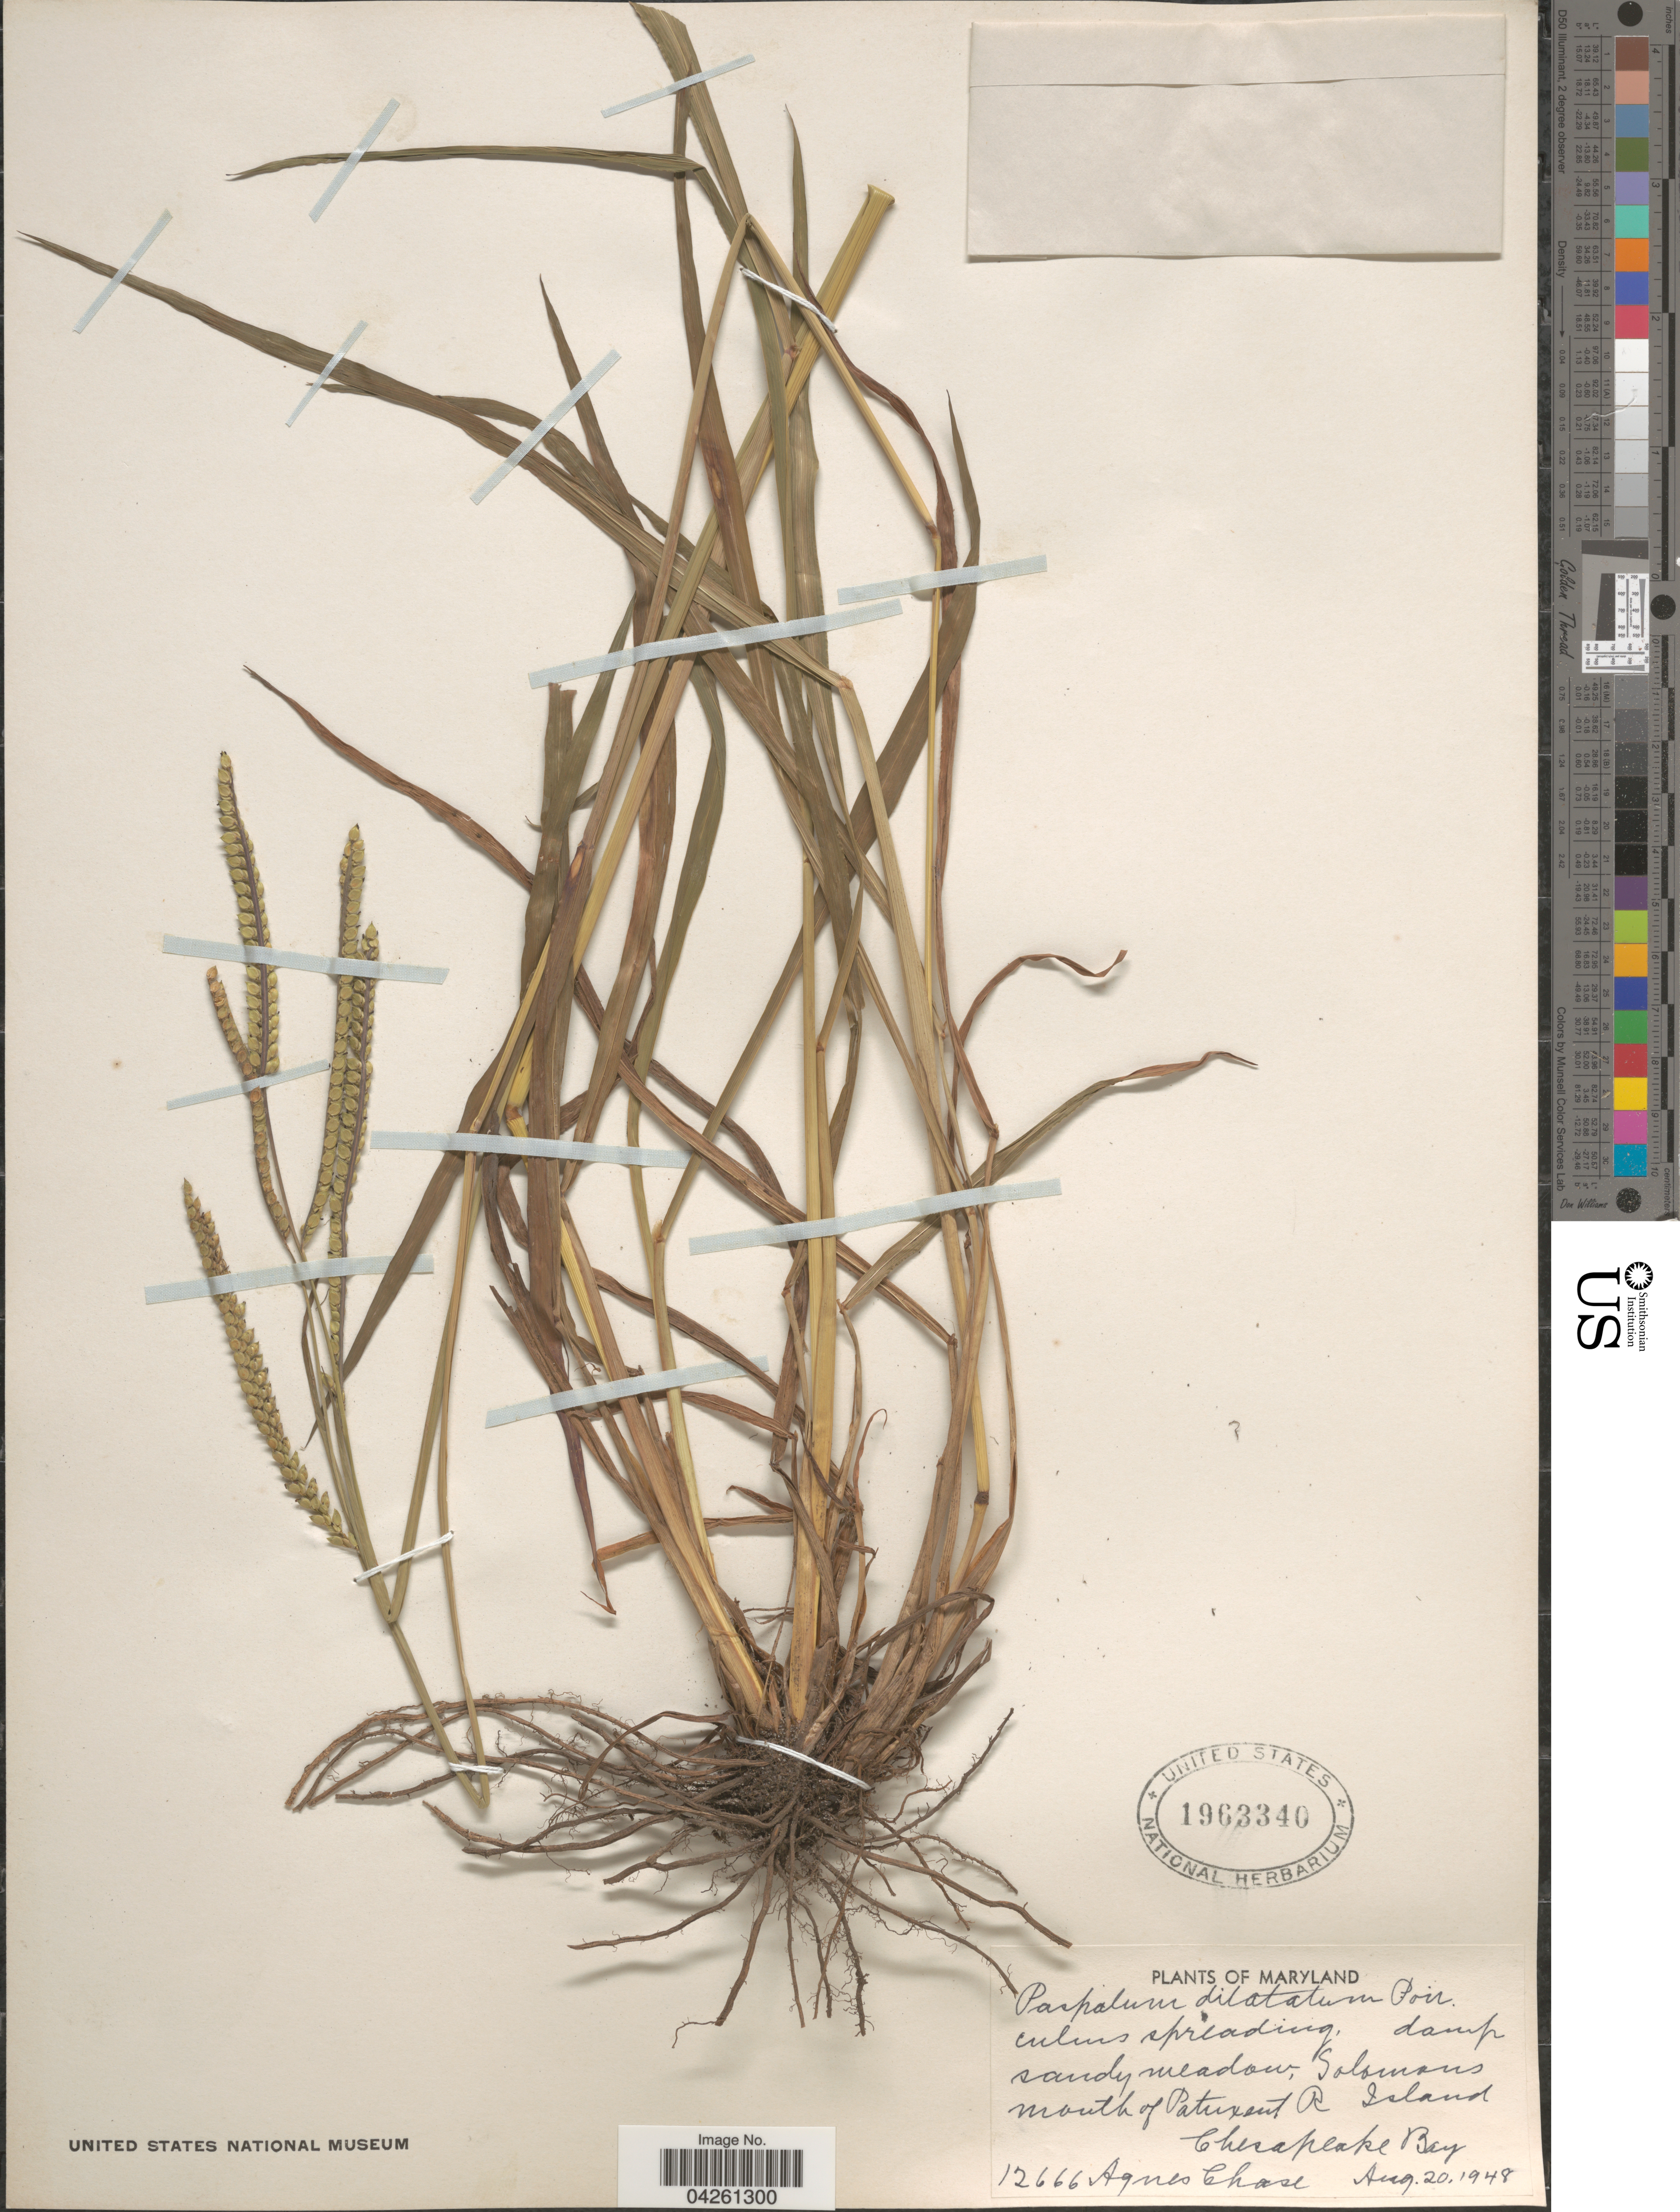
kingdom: Plantae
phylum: Tracheophyta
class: Liliopsida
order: Poales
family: Poaceae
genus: Paspalum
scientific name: Paspalum dilatatum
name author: Poir.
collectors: A. Chase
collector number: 12666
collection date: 1948-08-20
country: United States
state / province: Maryland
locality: Damp sandy meadow, Solomons mouth of Patuxent R Island. Chesapeake Bay.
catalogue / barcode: US 1963340